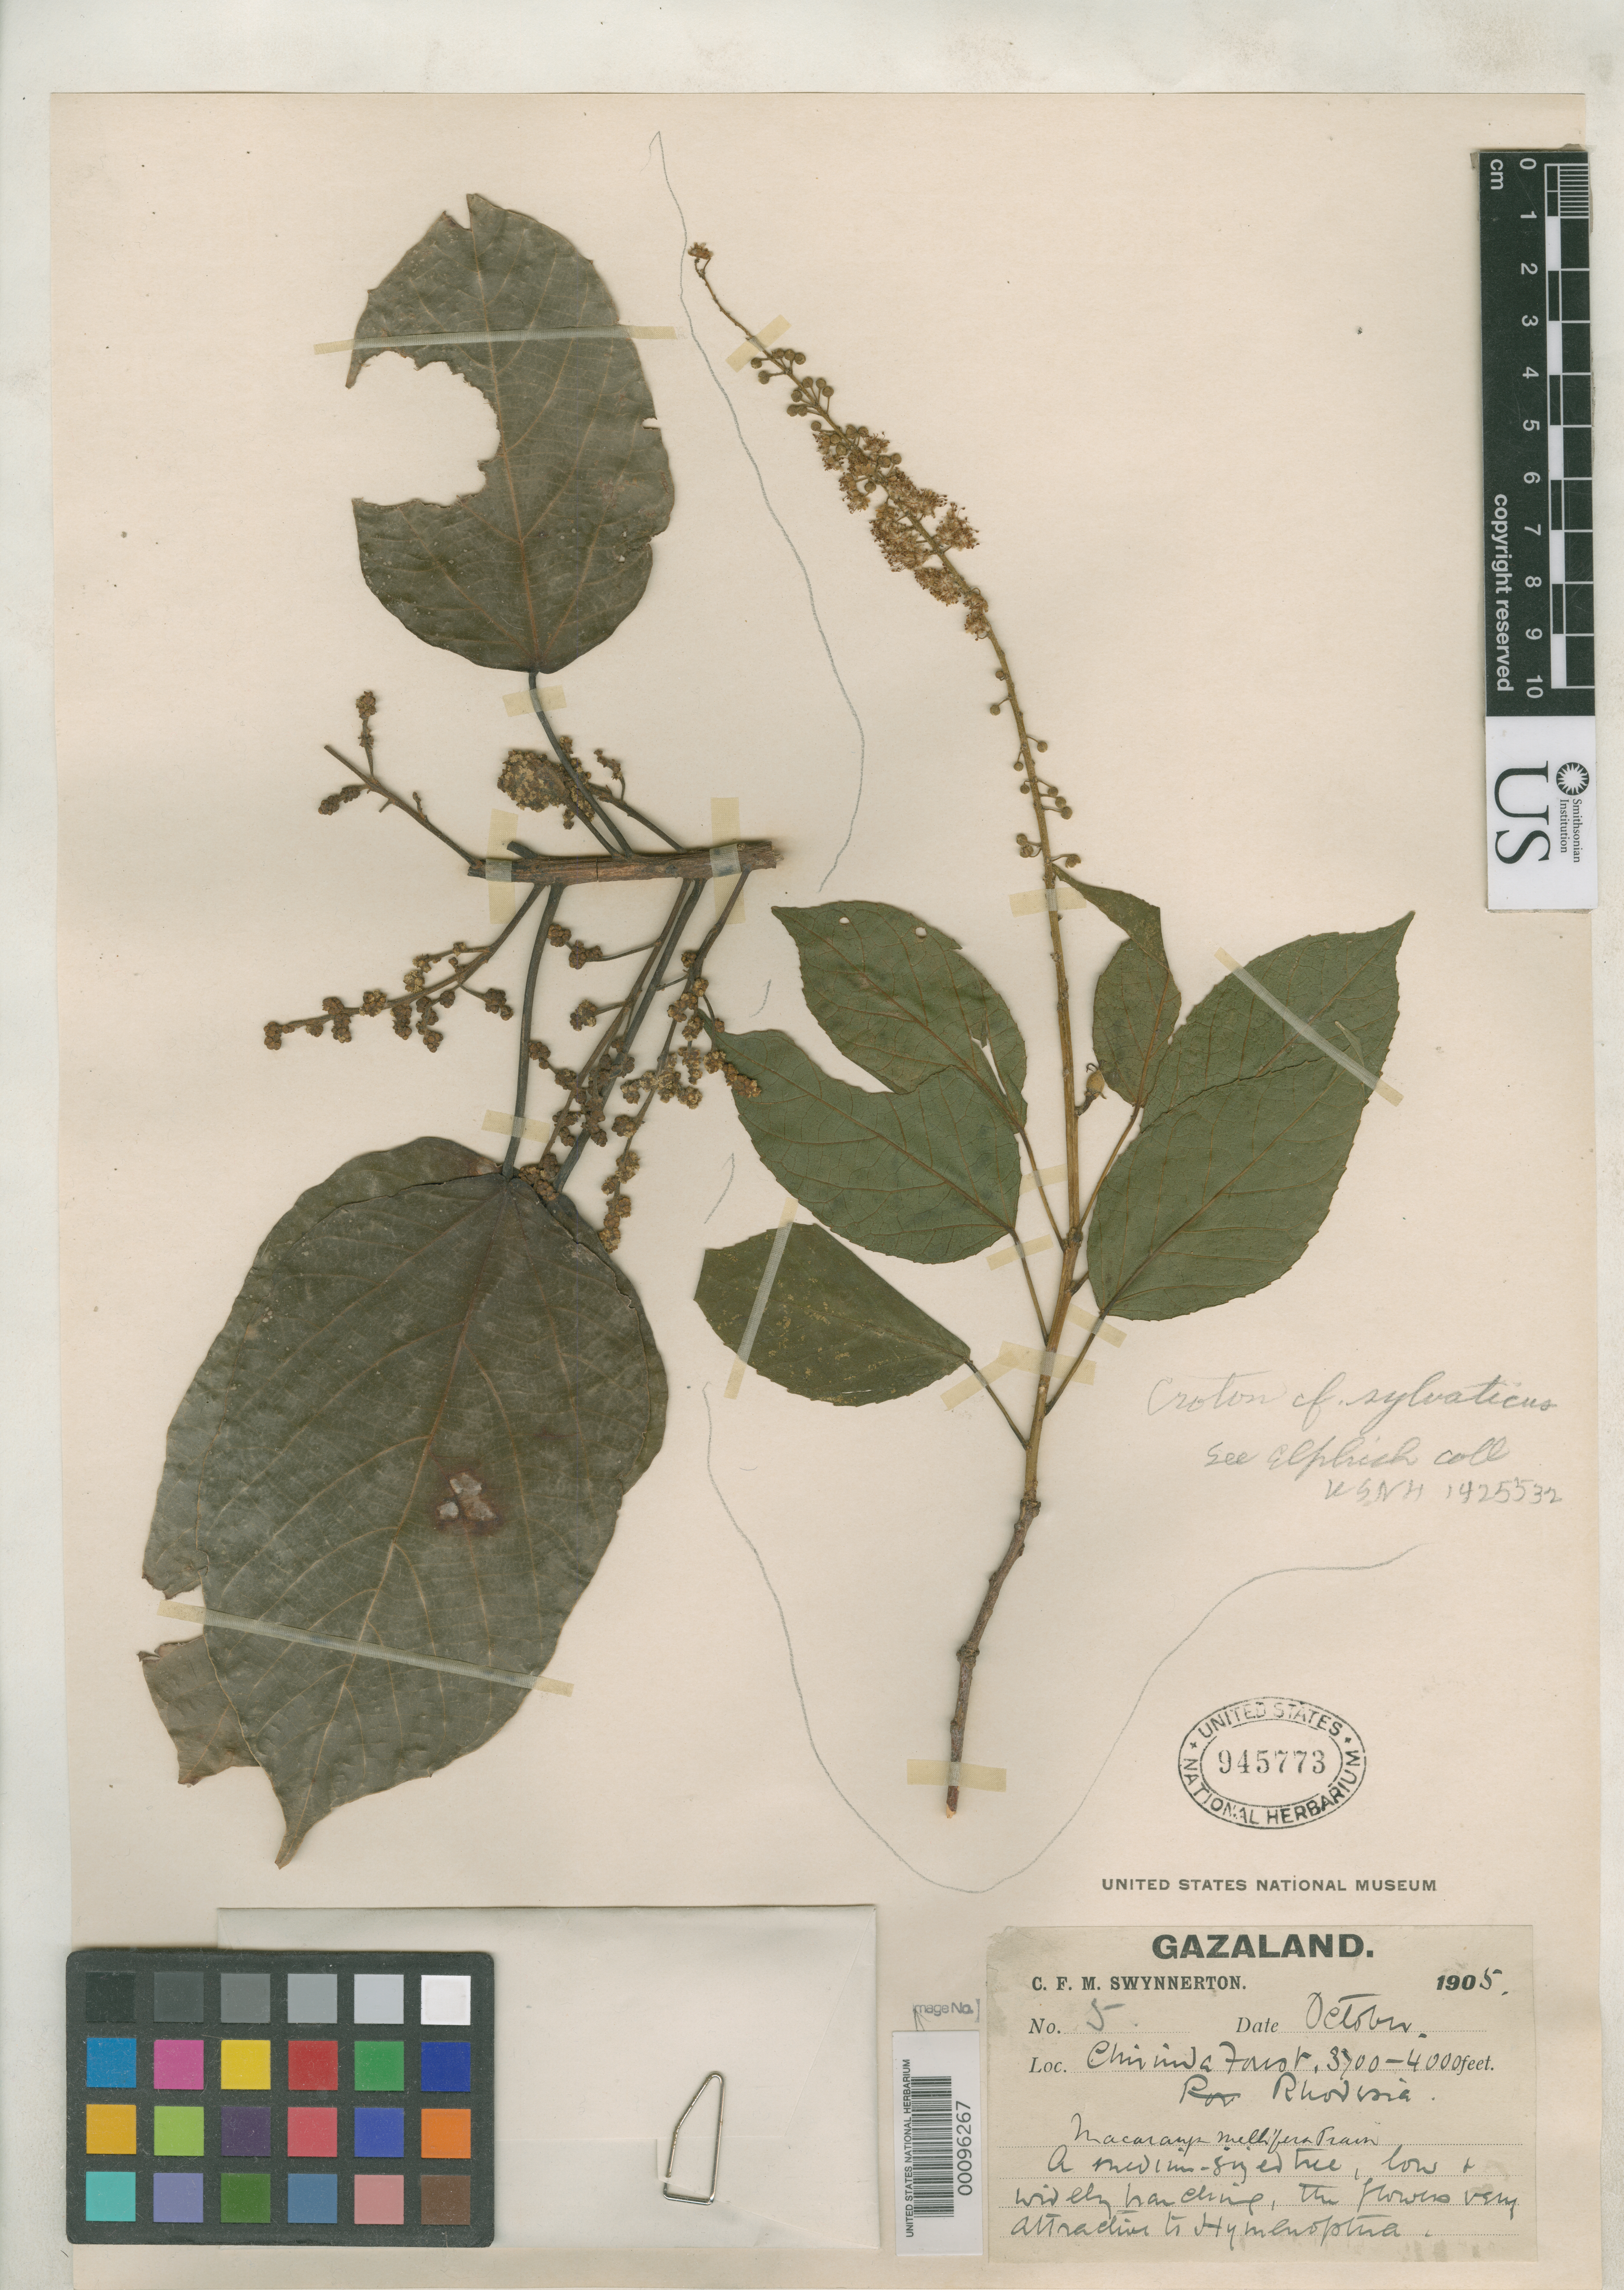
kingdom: Plantae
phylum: Tracheophyta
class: Magnoliopsida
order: Malpighiales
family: Euphorbiaceae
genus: Macaranga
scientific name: Macaranga mellifera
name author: Prain in S. Moore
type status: Type Collection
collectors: C. Swynnerton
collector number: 5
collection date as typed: Oct 1905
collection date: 1905-10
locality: Gazaland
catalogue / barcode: US 945773